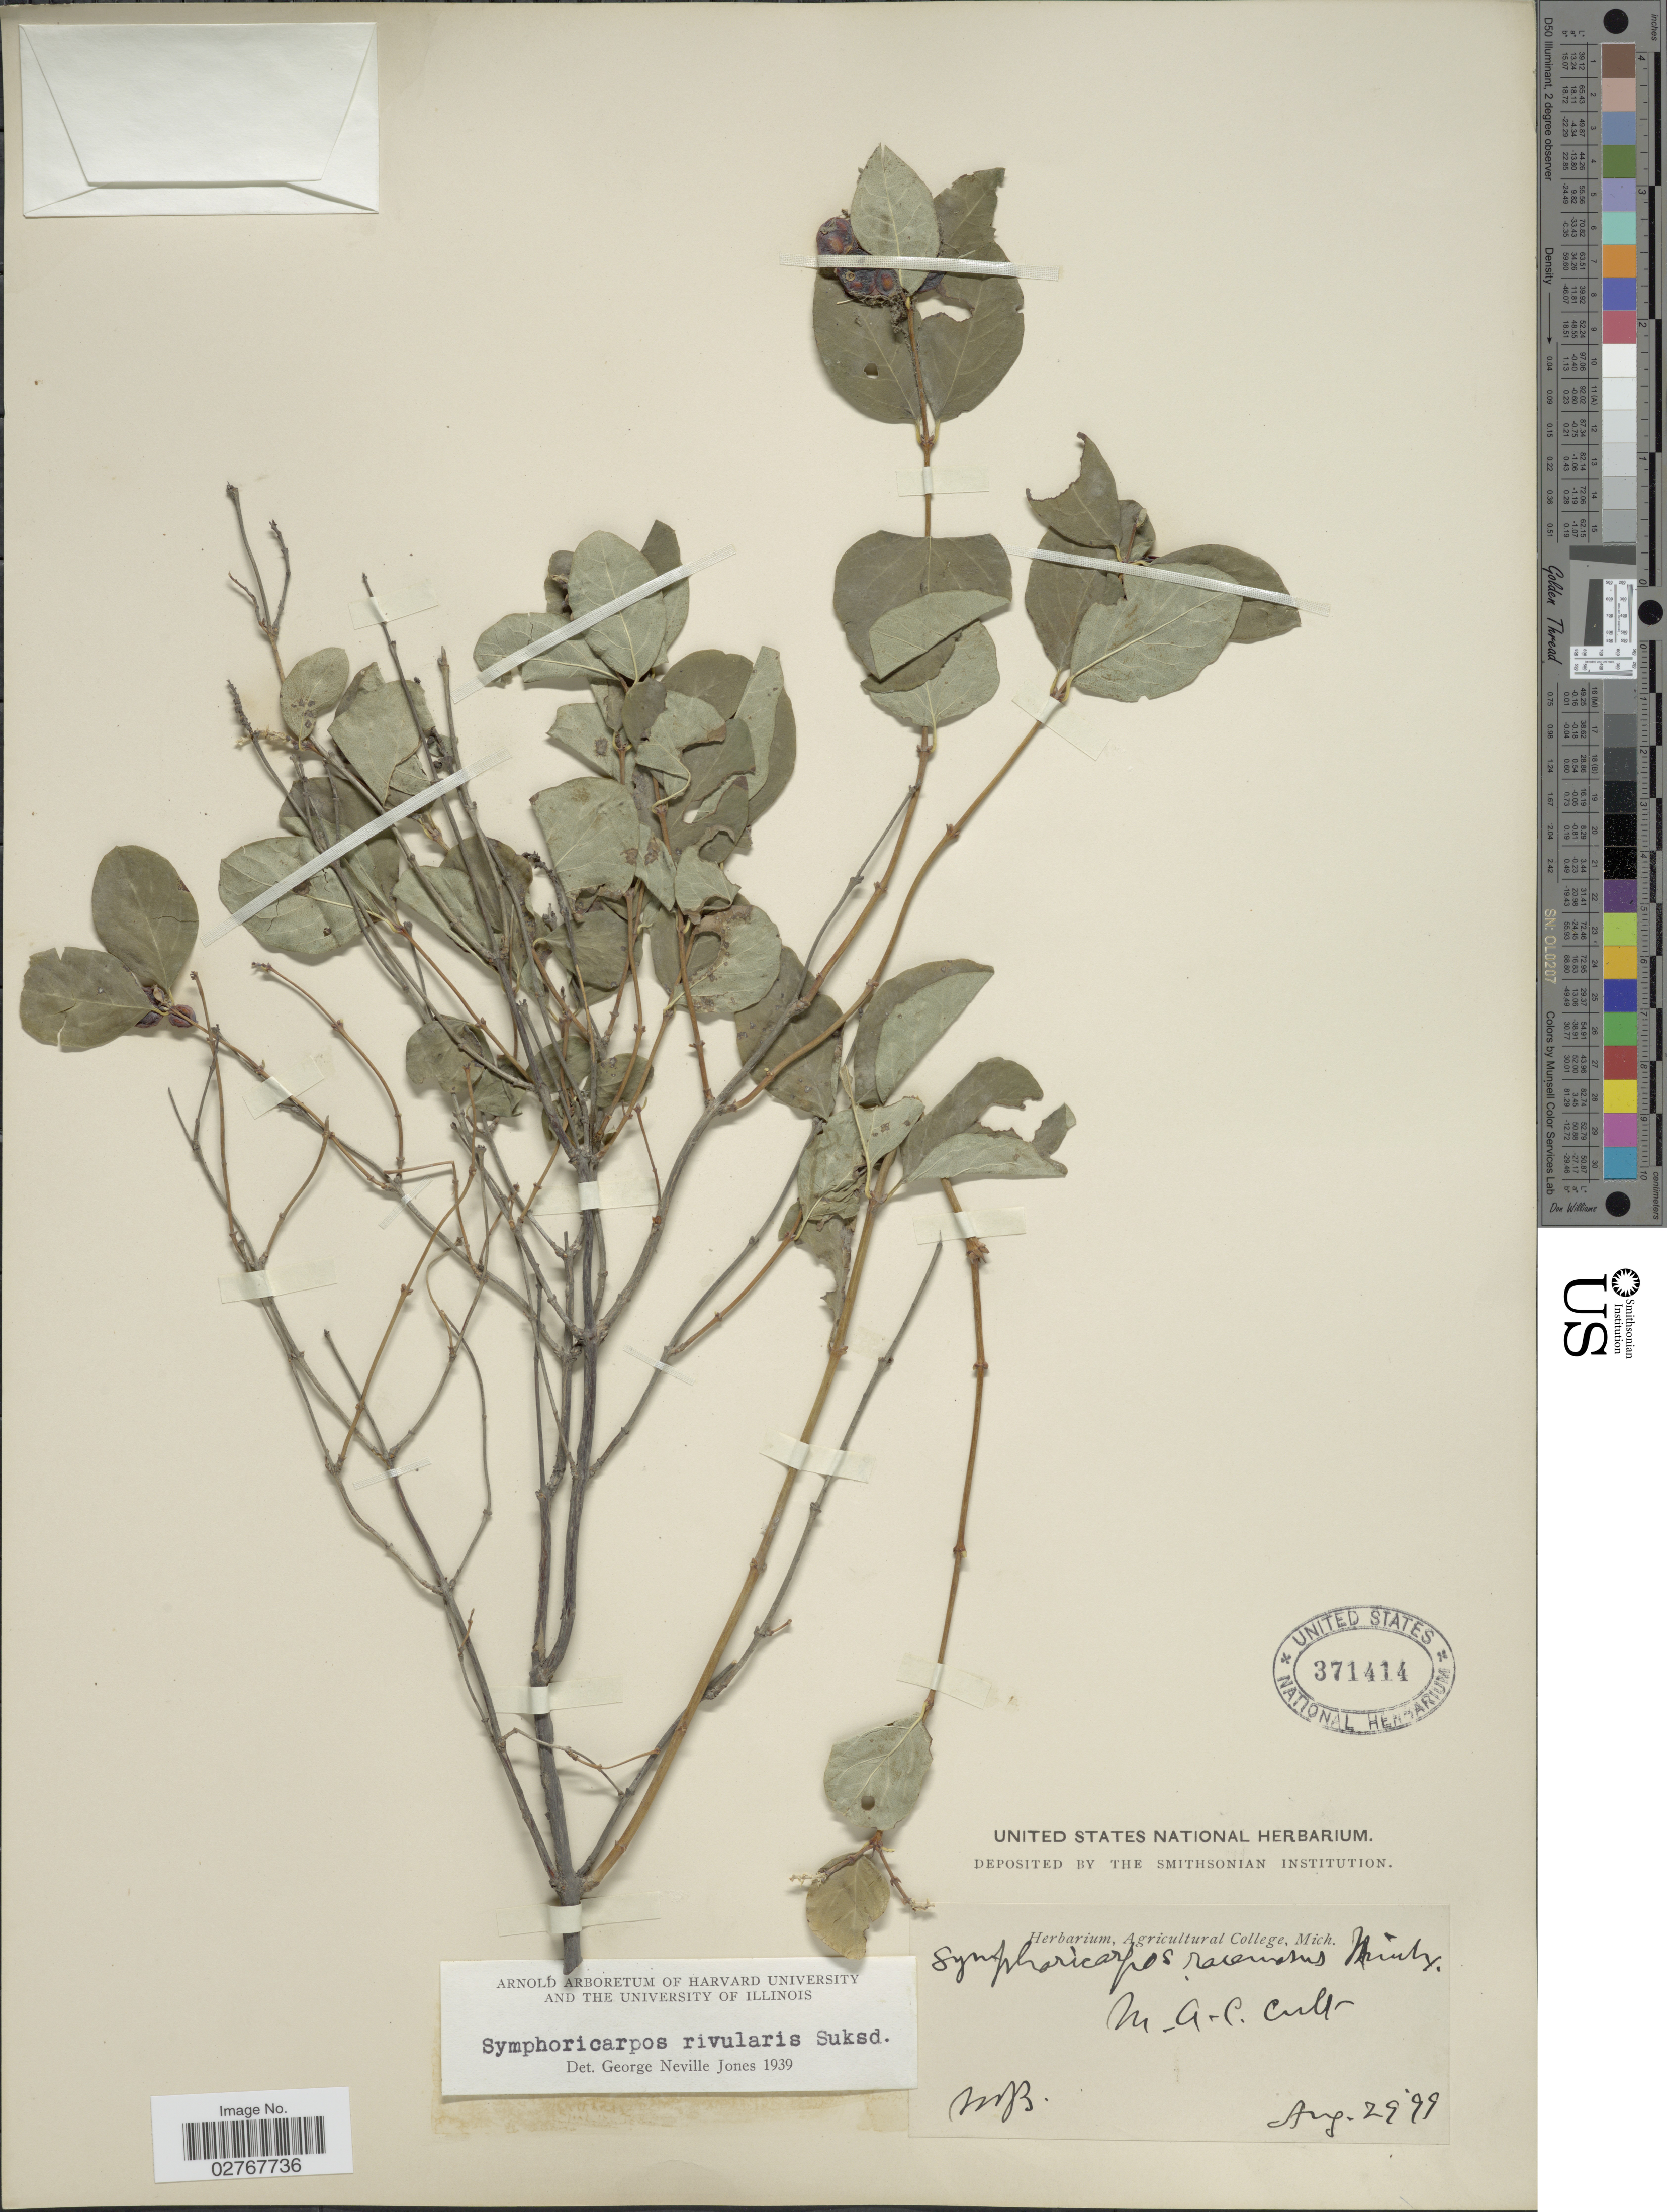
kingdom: Plantae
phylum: Tracheophyta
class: Magnoliopsida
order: Dipsacales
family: Caprifoliaceae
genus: Symphoricarpos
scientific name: Symphoricarpos rivularis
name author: Suksd.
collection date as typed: Transcribed d/m/y: 29/8/99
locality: M.A.C.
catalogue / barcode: US 371414